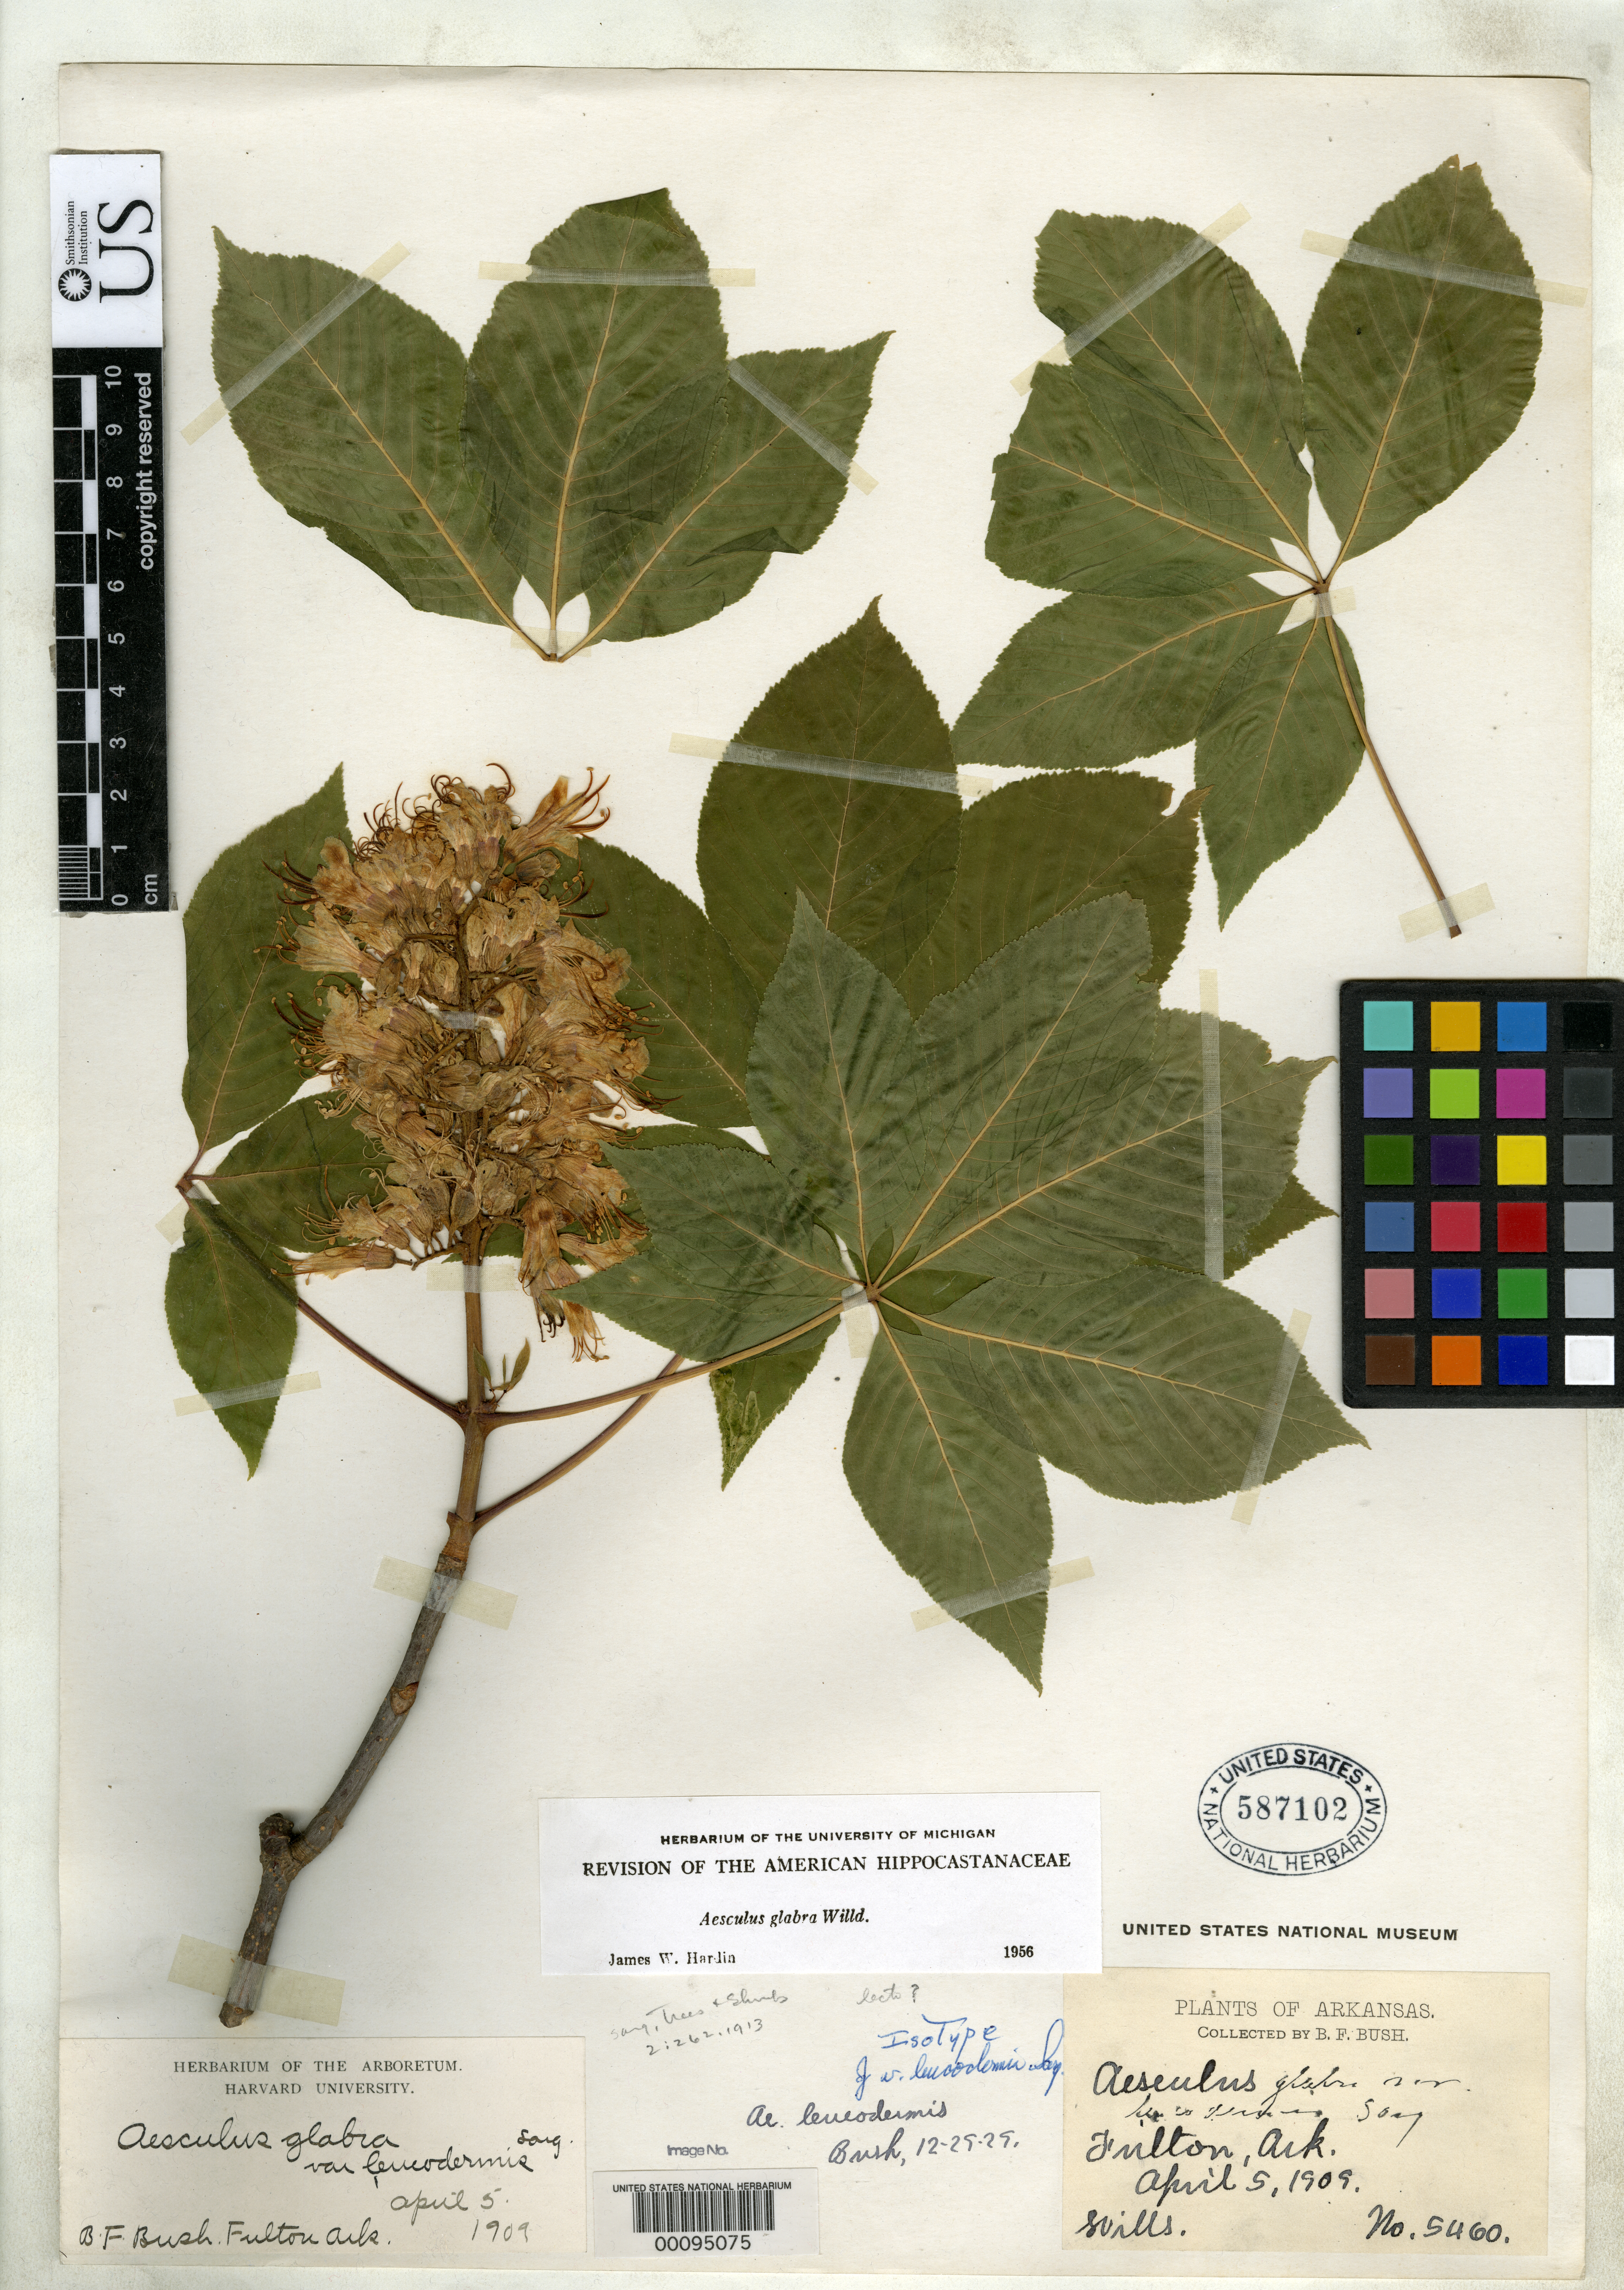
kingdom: Plantae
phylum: Tracheophyta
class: Magnoliopsida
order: Sapindales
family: Sapindaceae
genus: Aesculus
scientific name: Aesculus glabra var. leucodermis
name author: Sarg.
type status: Syntype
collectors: B. F. Bush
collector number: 5460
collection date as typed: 05 Apr 1909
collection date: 1909-04-05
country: United States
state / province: Arkansas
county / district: Hempstead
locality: Fulton.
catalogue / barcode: US 587102